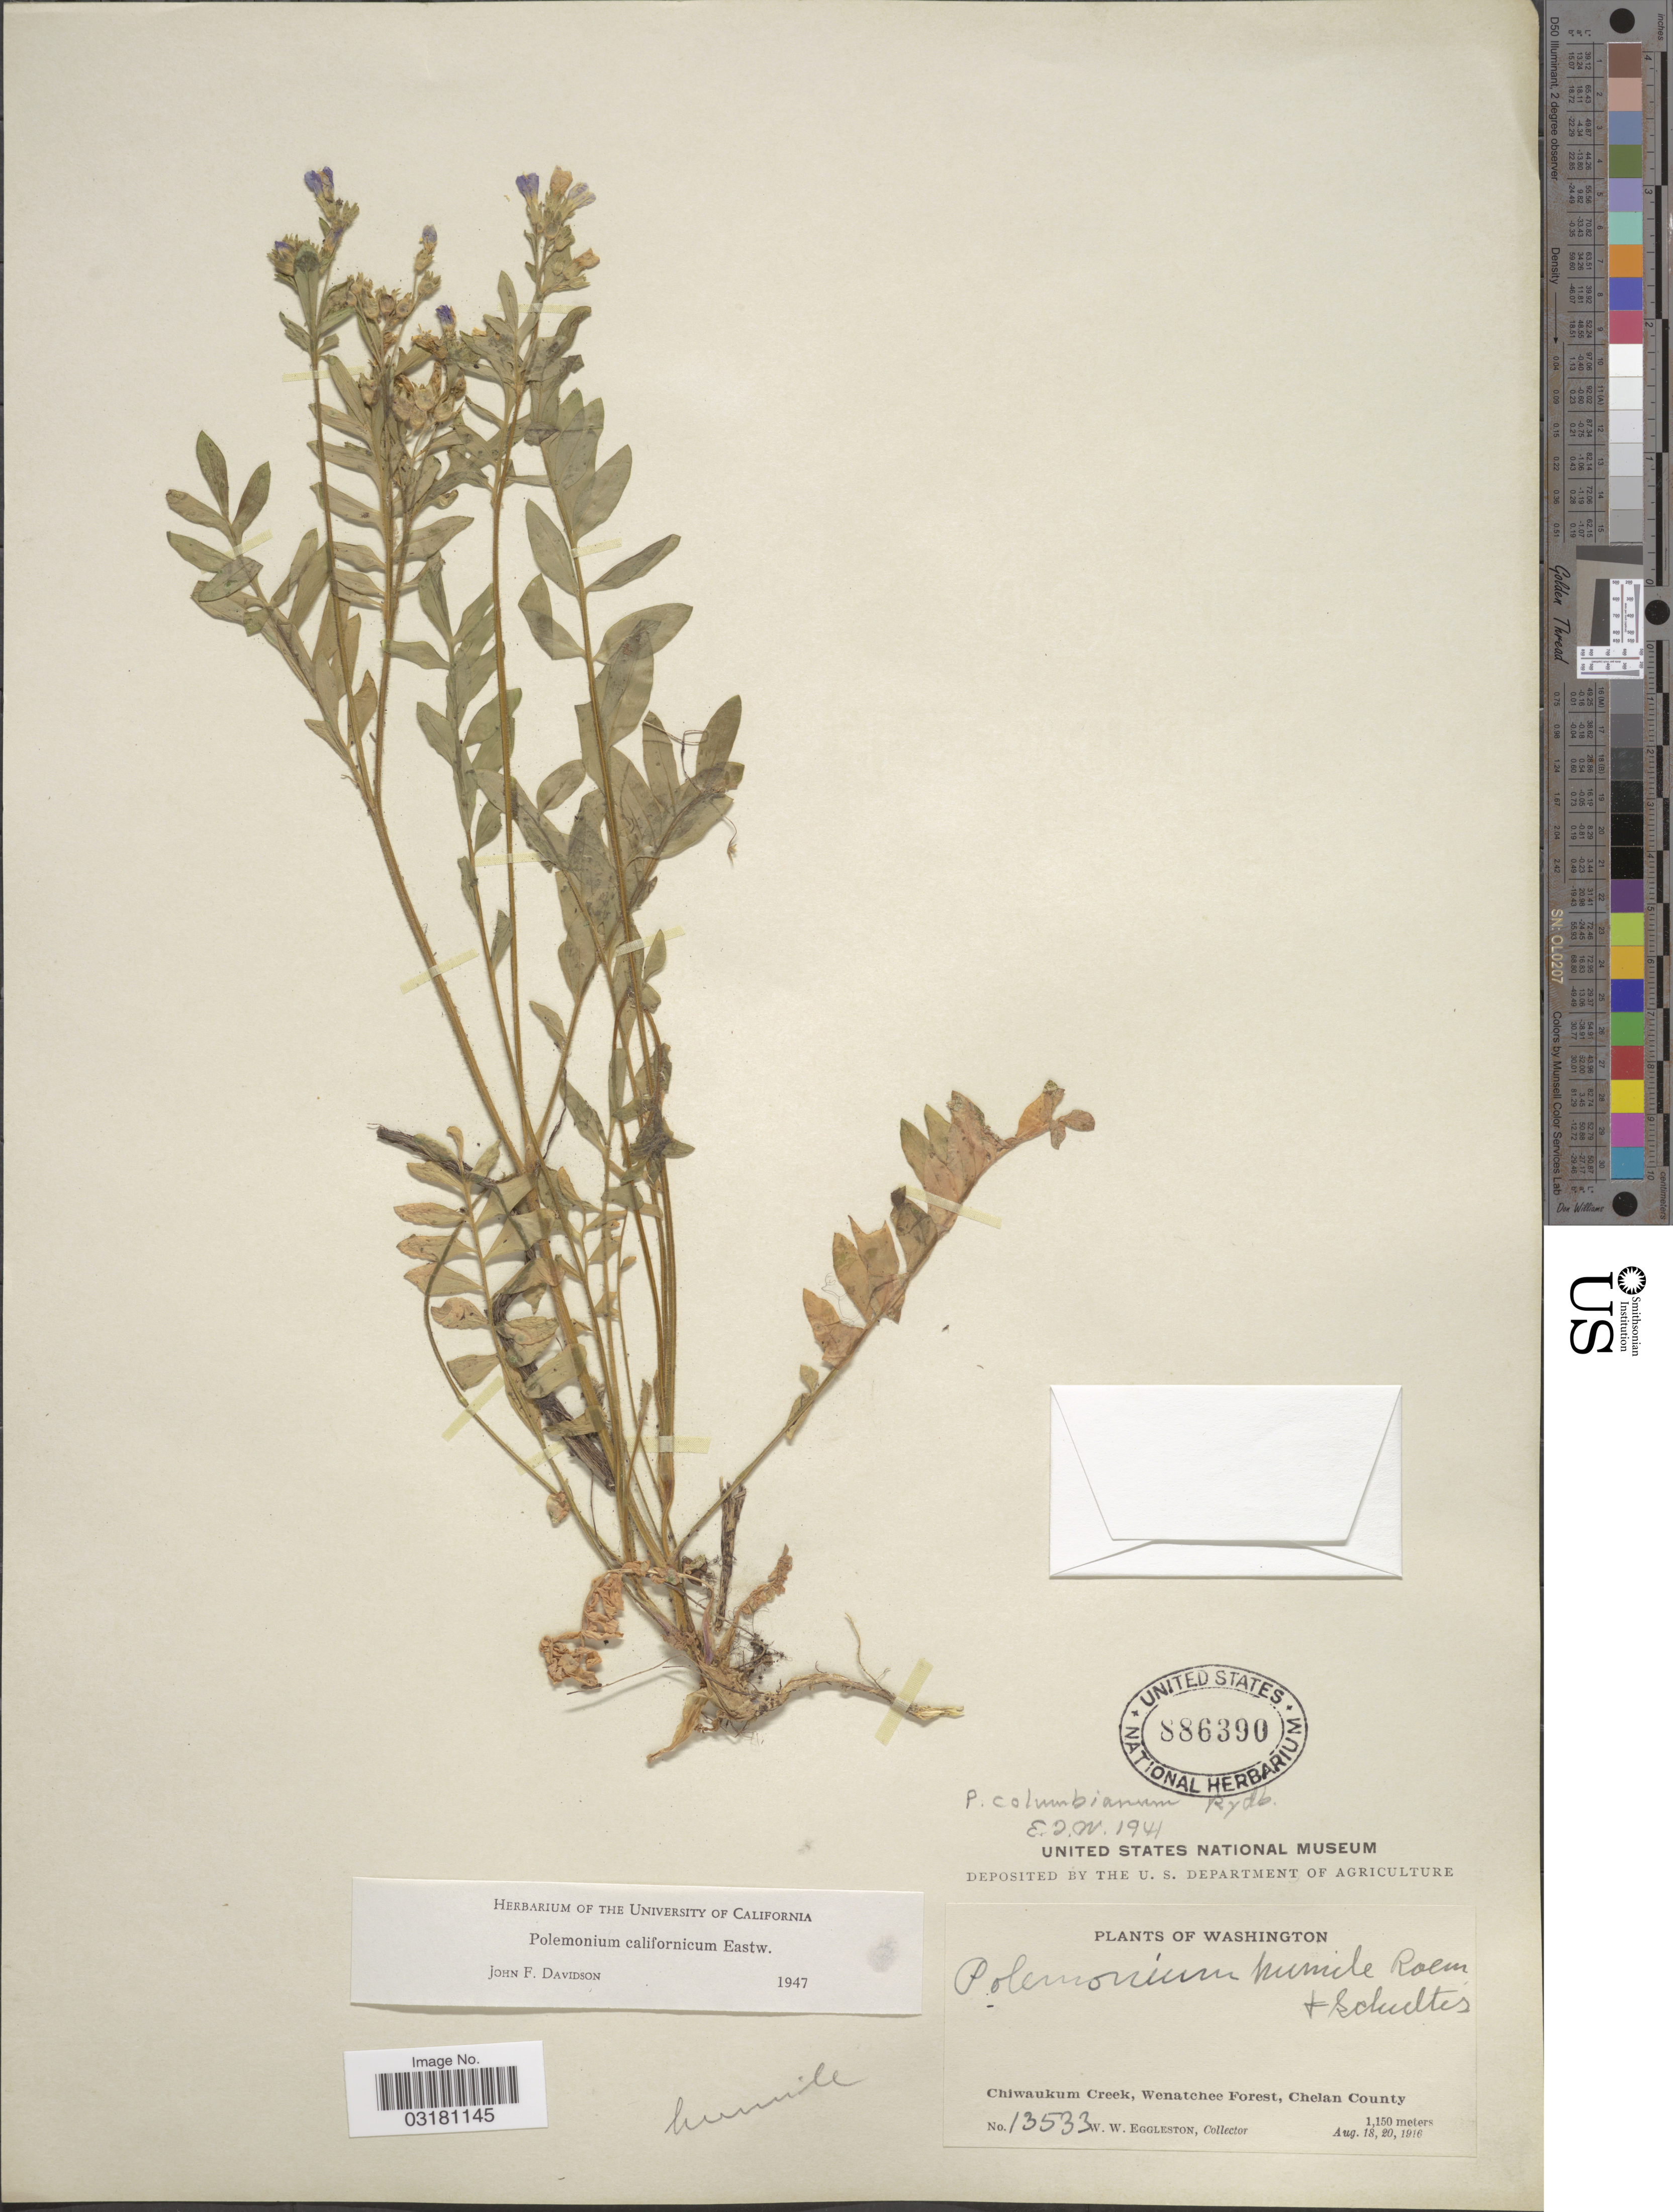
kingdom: Plantae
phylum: Tracheophyta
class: Magnoliopsida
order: Ericales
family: Polemoniaceae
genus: Polemonium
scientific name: Polemonium californicum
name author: Eastw.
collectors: W. W. Eggleston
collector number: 13533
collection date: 1916-08-18/1916-08-20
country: United States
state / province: Washington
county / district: Chelan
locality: Chiwaukum Creek, Wenatchee Forest, Chelan County.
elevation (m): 1150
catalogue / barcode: US 886390